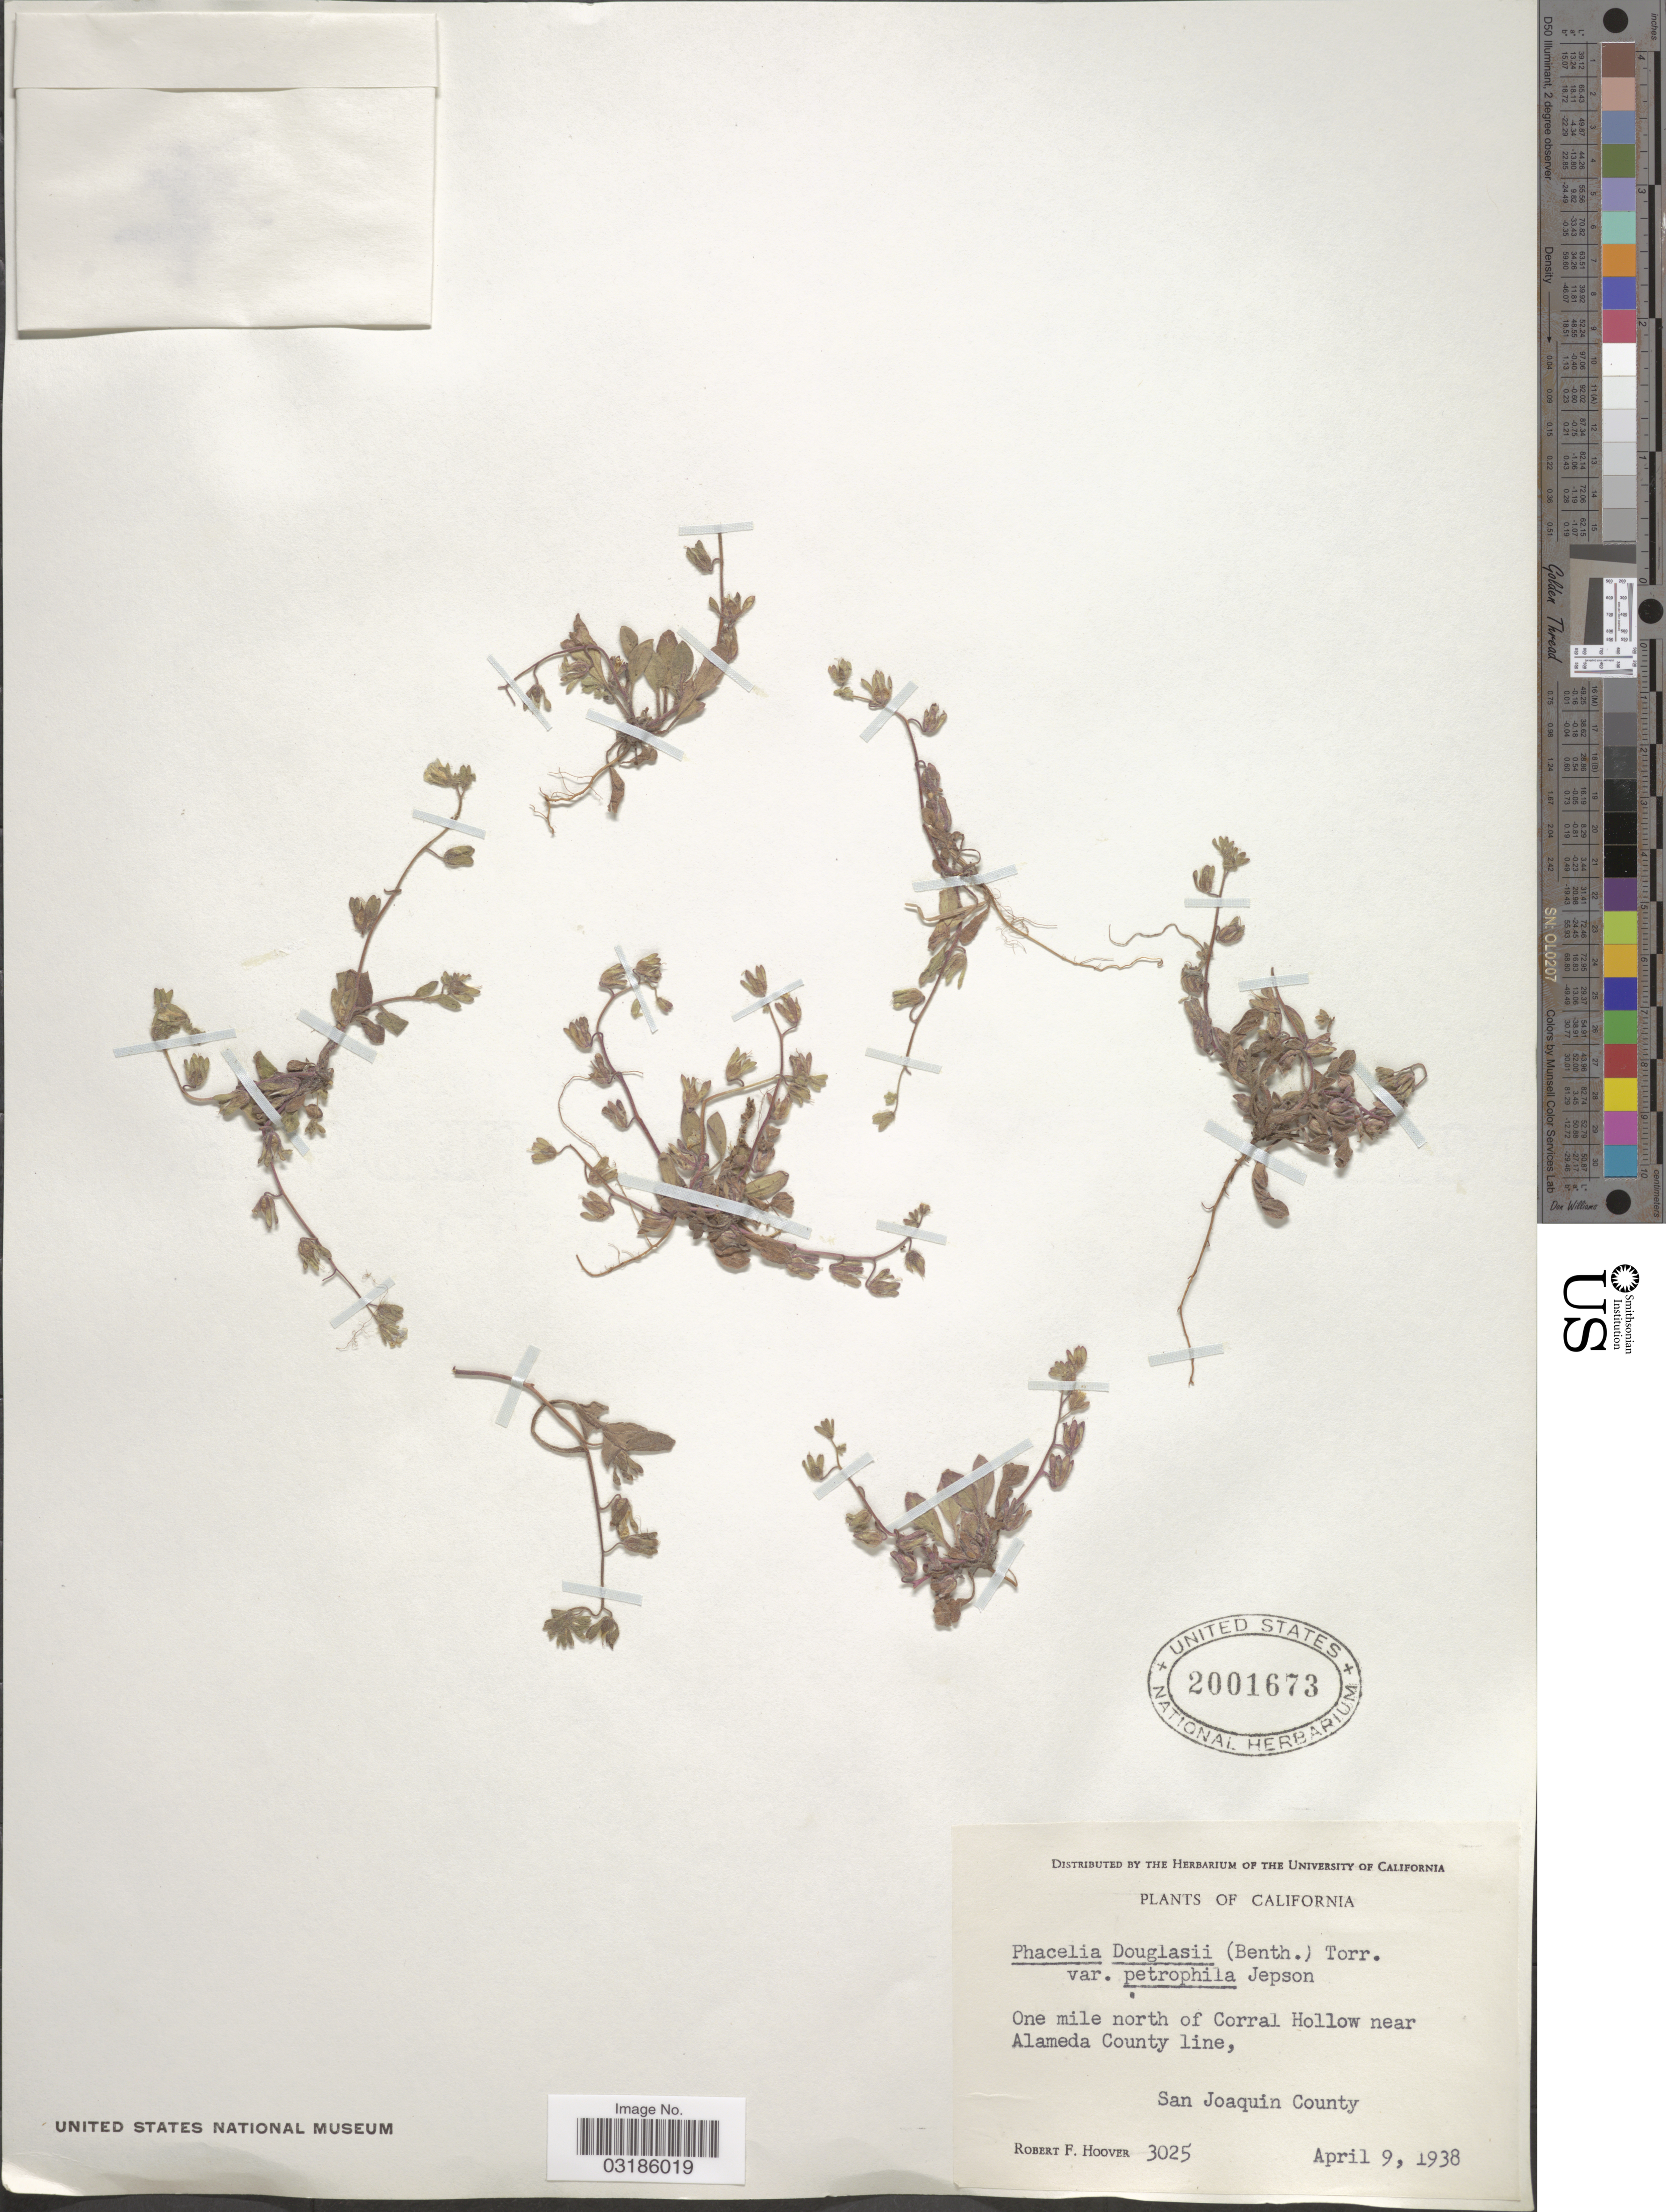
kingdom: Plantae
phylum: Tracheophyta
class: Magnoliopsida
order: Boraginales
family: Hydrophyllaceae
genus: Phacelia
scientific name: Phacelia douglasii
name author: (Benth.) Torr.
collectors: R. F. Hoover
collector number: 3025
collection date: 1938-04-09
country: United States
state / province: California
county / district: San Joaquin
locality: One mile north of Corral Hollow near Alameda County line. San Joaquin County.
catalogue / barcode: US 2001673